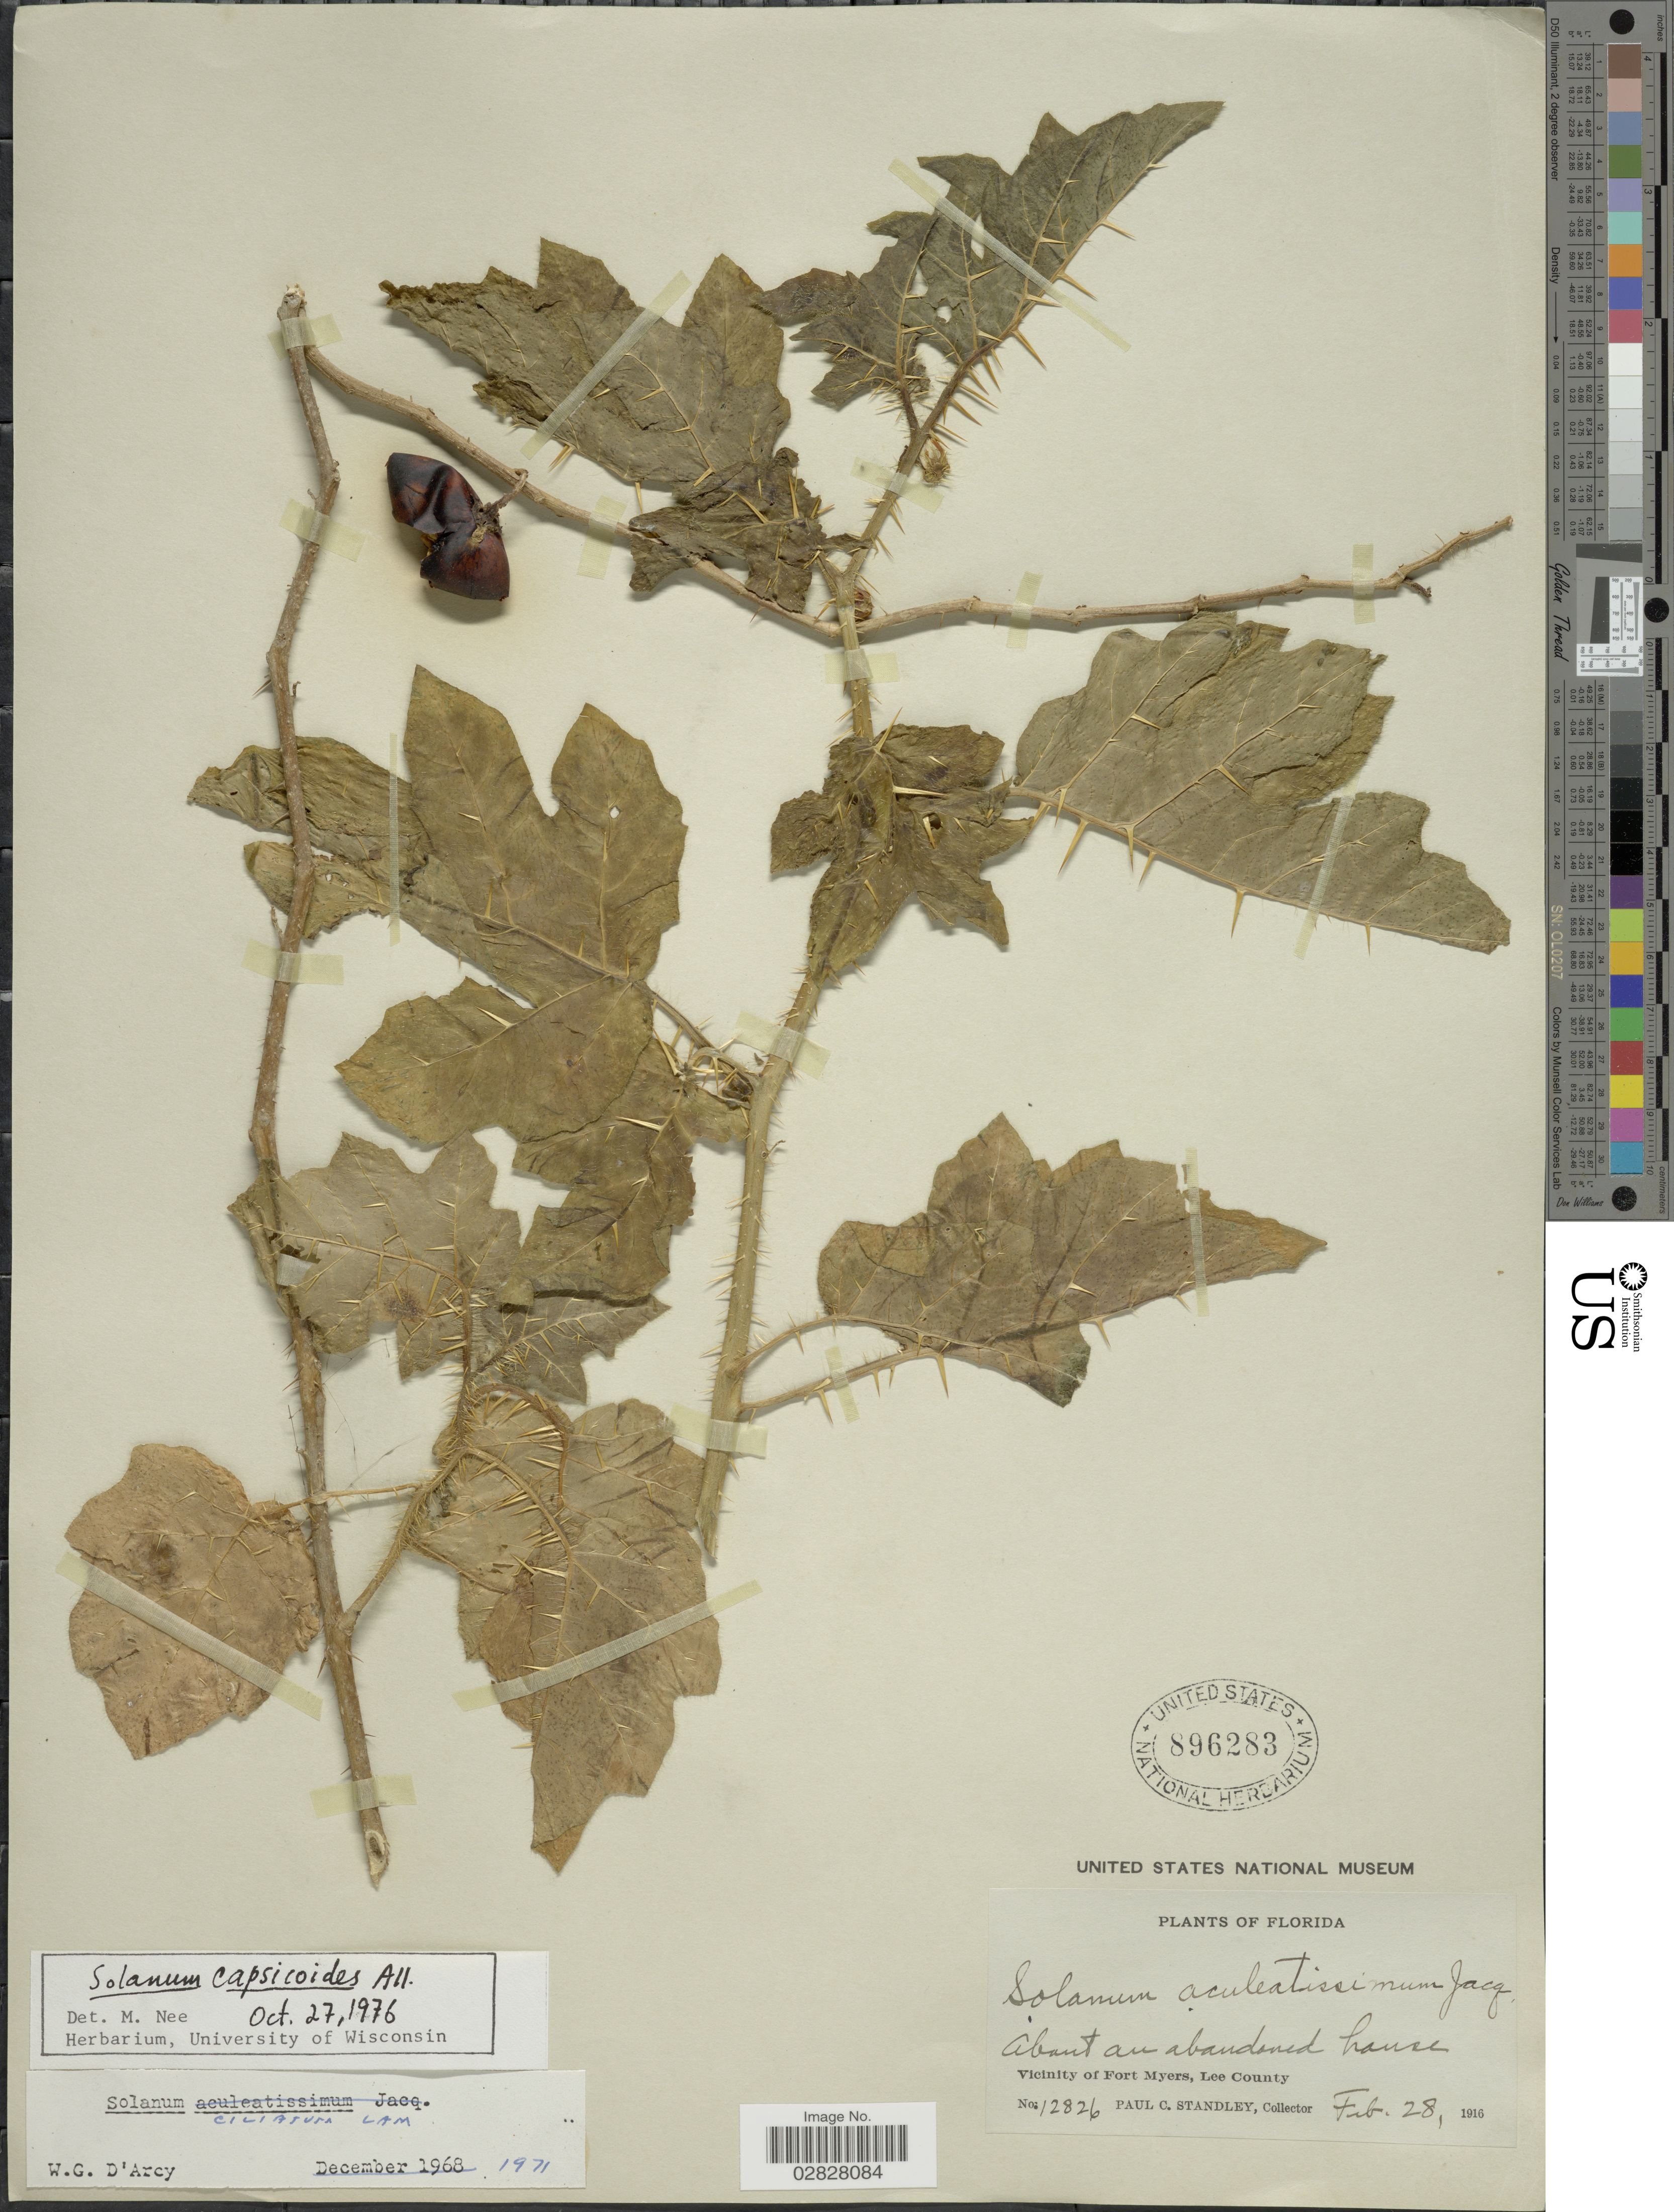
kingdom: Plantae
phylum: Tracheophyta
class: Magnoliopsida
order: Solanales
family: Solanaceae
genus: Solanum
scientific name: Solanum capsicoides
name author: All.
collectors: P. C. Standley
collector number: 12826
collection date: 1916-02-28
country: United States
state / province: Florida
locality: About an abandoned house. Vicinity of Fort Myers, Lee County.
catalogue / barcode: US 896283